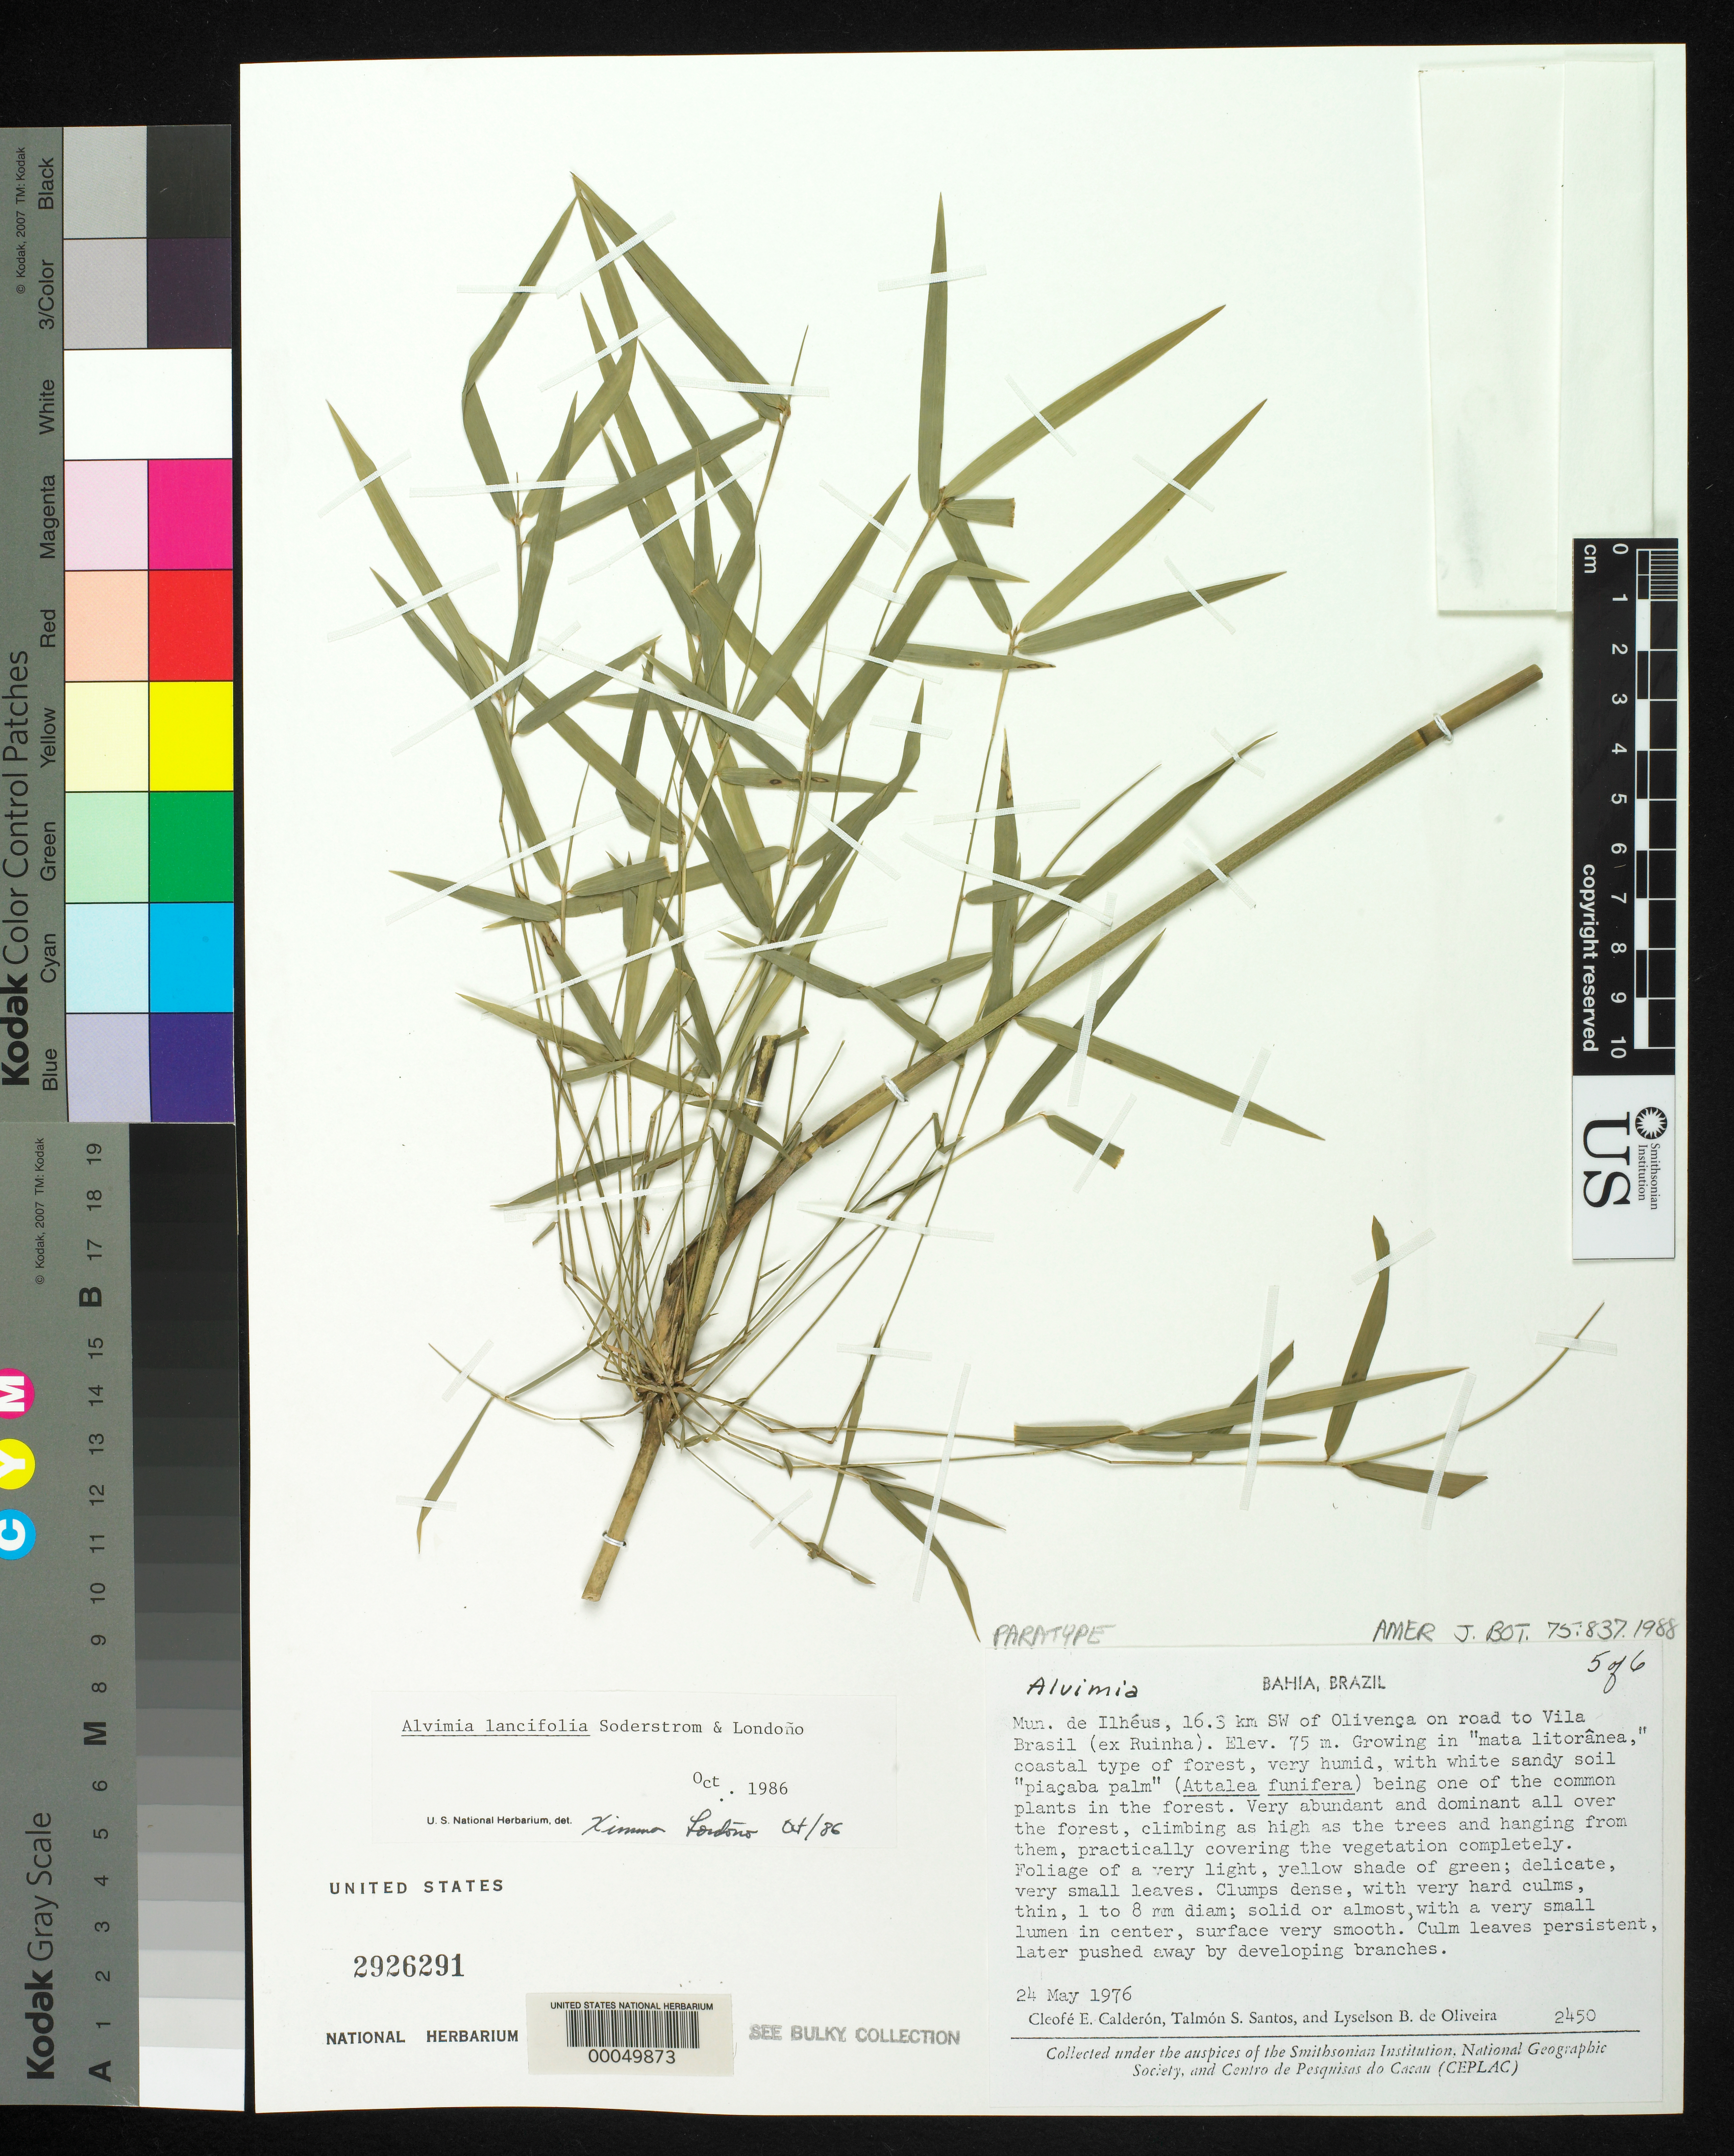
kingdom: Plantae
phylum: Tracheophyta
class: Liliopsida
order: Poales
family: Poaceae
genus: Alvimia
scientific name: Alvimia lancifolia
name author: Soderstr. & Londoño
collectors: C. E. Calderón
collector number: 2450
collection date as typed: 24 May 1976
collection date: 1976-05-24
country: Brazil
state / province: Bahia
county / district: Ilhéus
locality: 16.3 km se of olivencia on road to vila brasil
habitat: Coastal type of forest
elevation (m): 75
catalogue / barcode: US 2926291